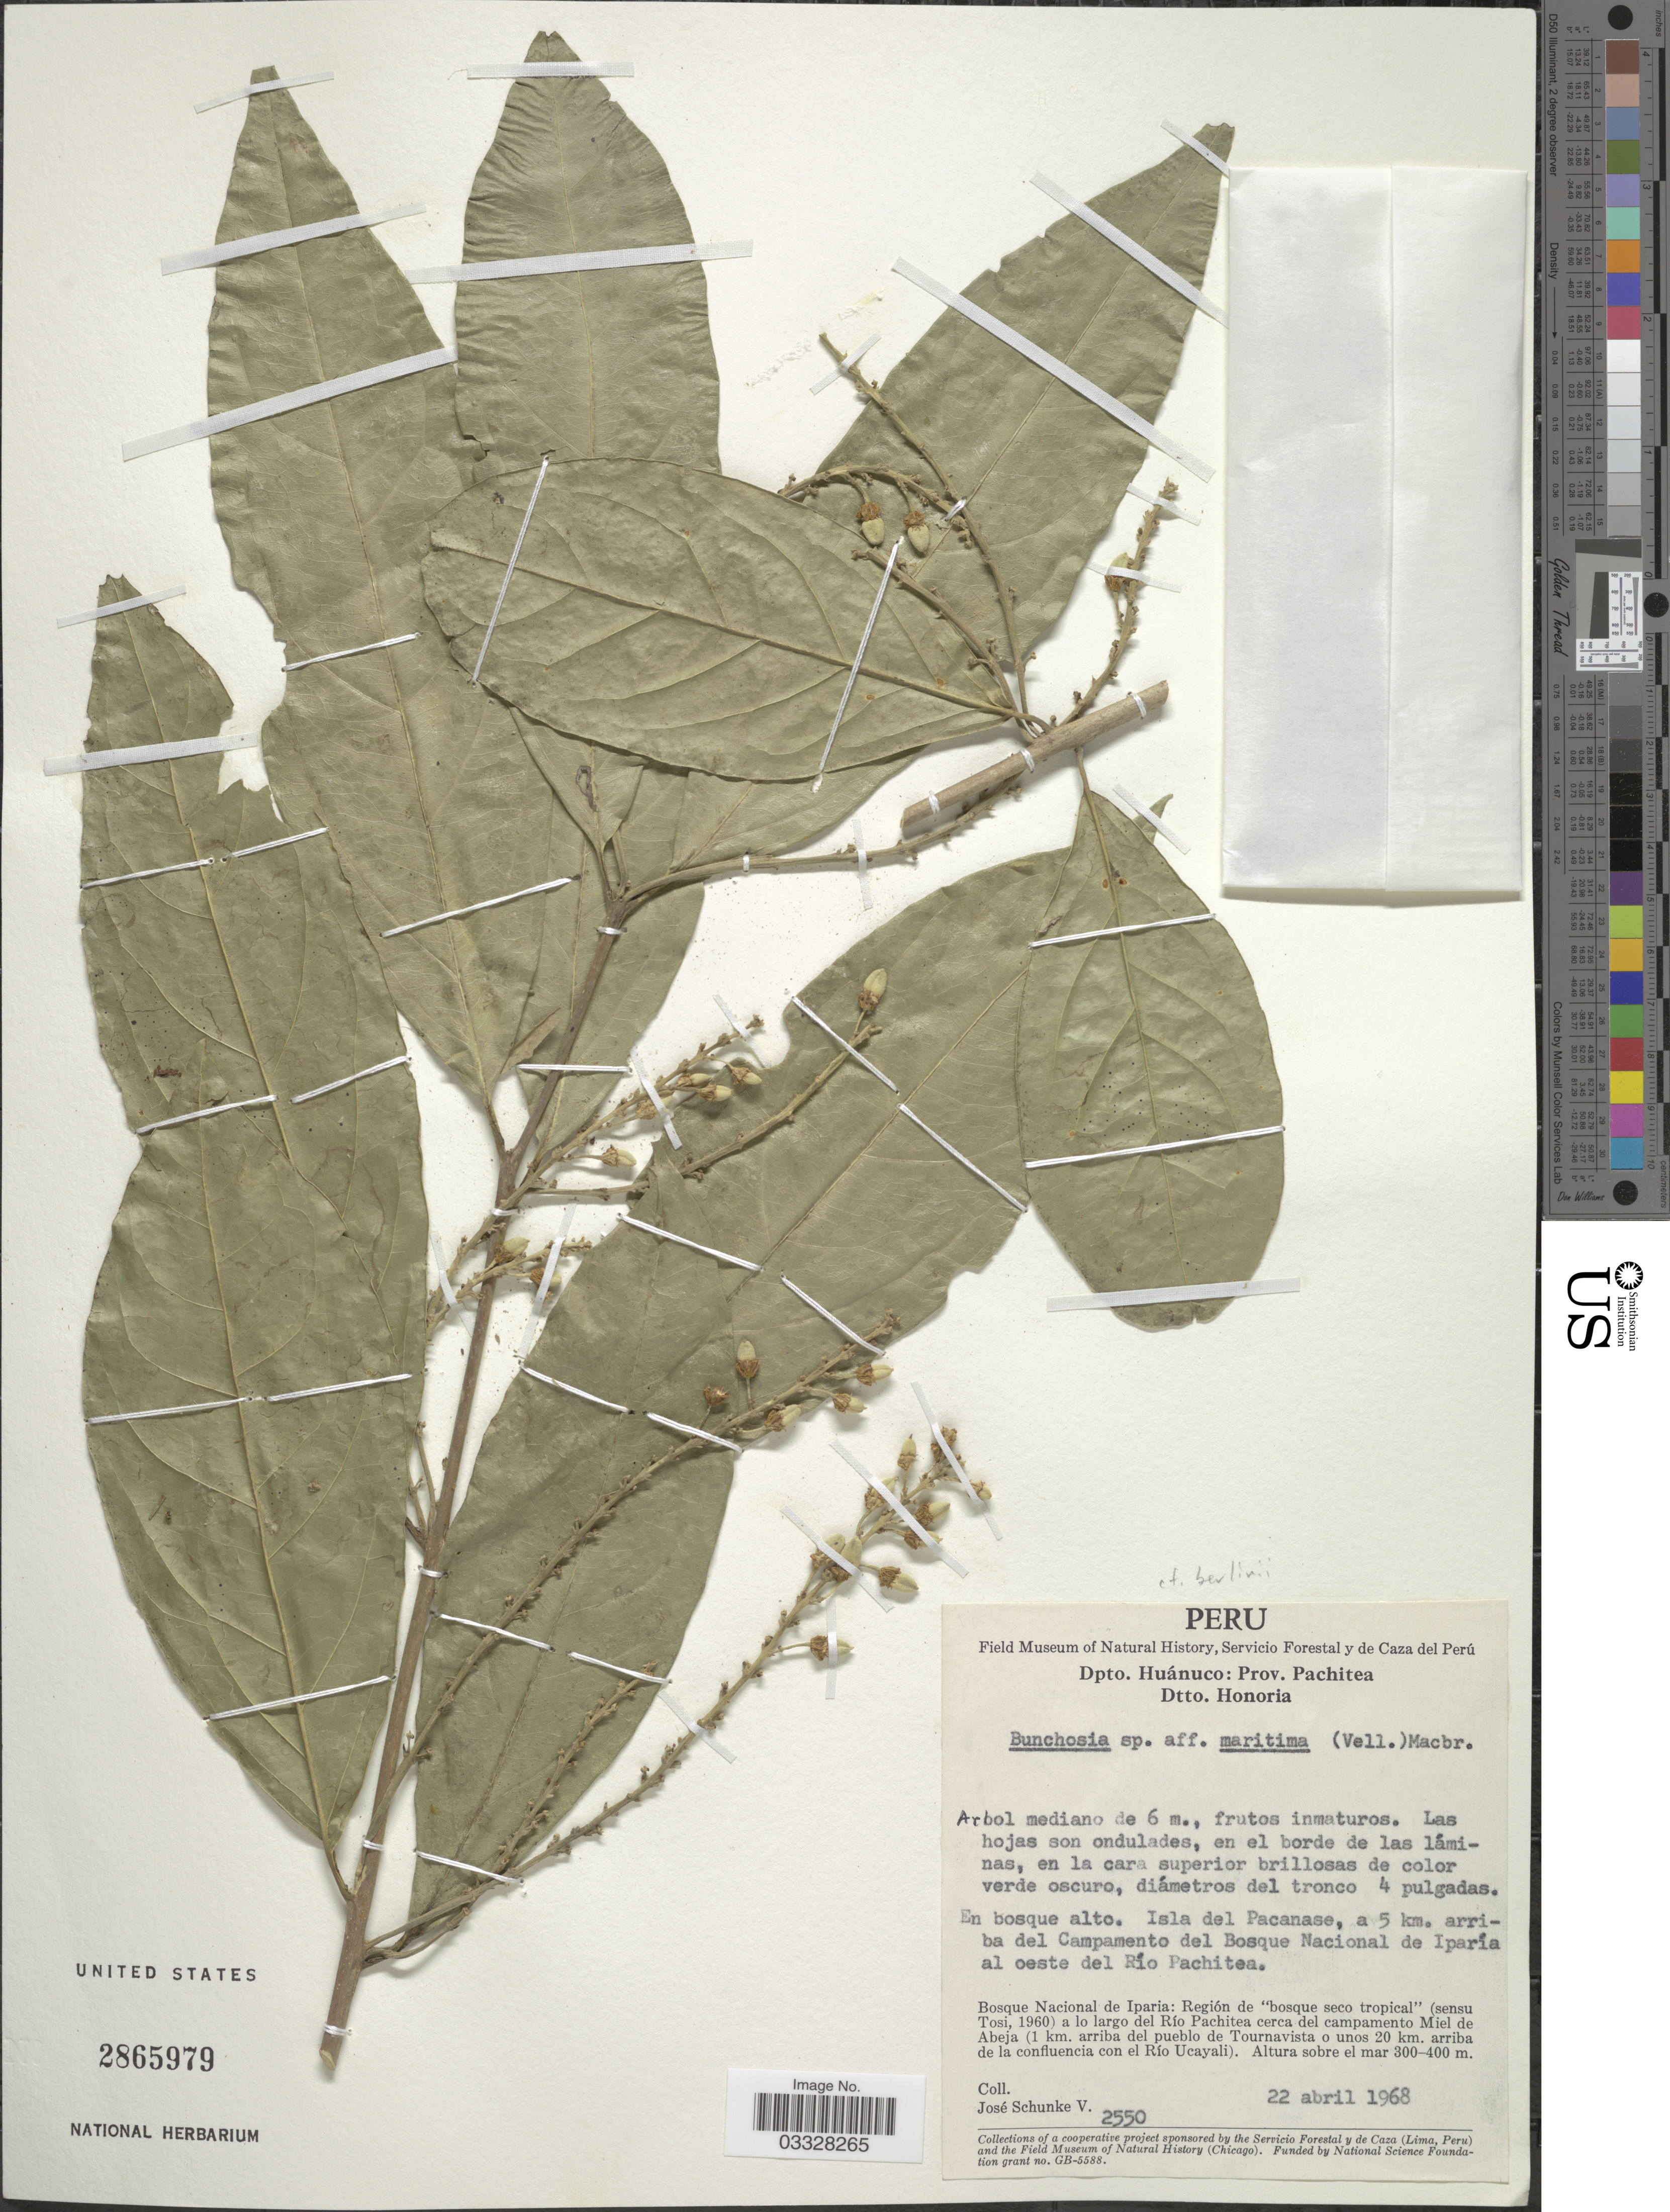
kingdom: Plantae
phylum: Tracheophyta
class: Magnoliopsida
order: Malpighiales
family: Malpighiaceae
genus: Bunchosia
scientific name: Bunchosia berlinii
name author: W.R. Anderson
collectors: J. Schunke Vigo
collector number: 2550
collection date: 1968-04-22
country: Peru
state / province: Huánuco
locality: Dpto. Huánuco: Prov. Pachitea. Dtto. Honoria. En bosque alto. Isla del Pacanase, a 5 km. arriba del Campamento del Bosque Nacional de Iparia al oeste del Rio Pachitea. Bosque Nacional de Iparia: Región de "bosque seco tropical" (sensu Tosi, 1960) a lo largo del Río Pachitea cerca del campamento Miel de Abeja (1 km. arriba del pueblo de Tournavista o unos 20 km. arriba de la confluencia con el Río Ucayali).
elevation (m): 300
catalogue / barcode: US 2865979